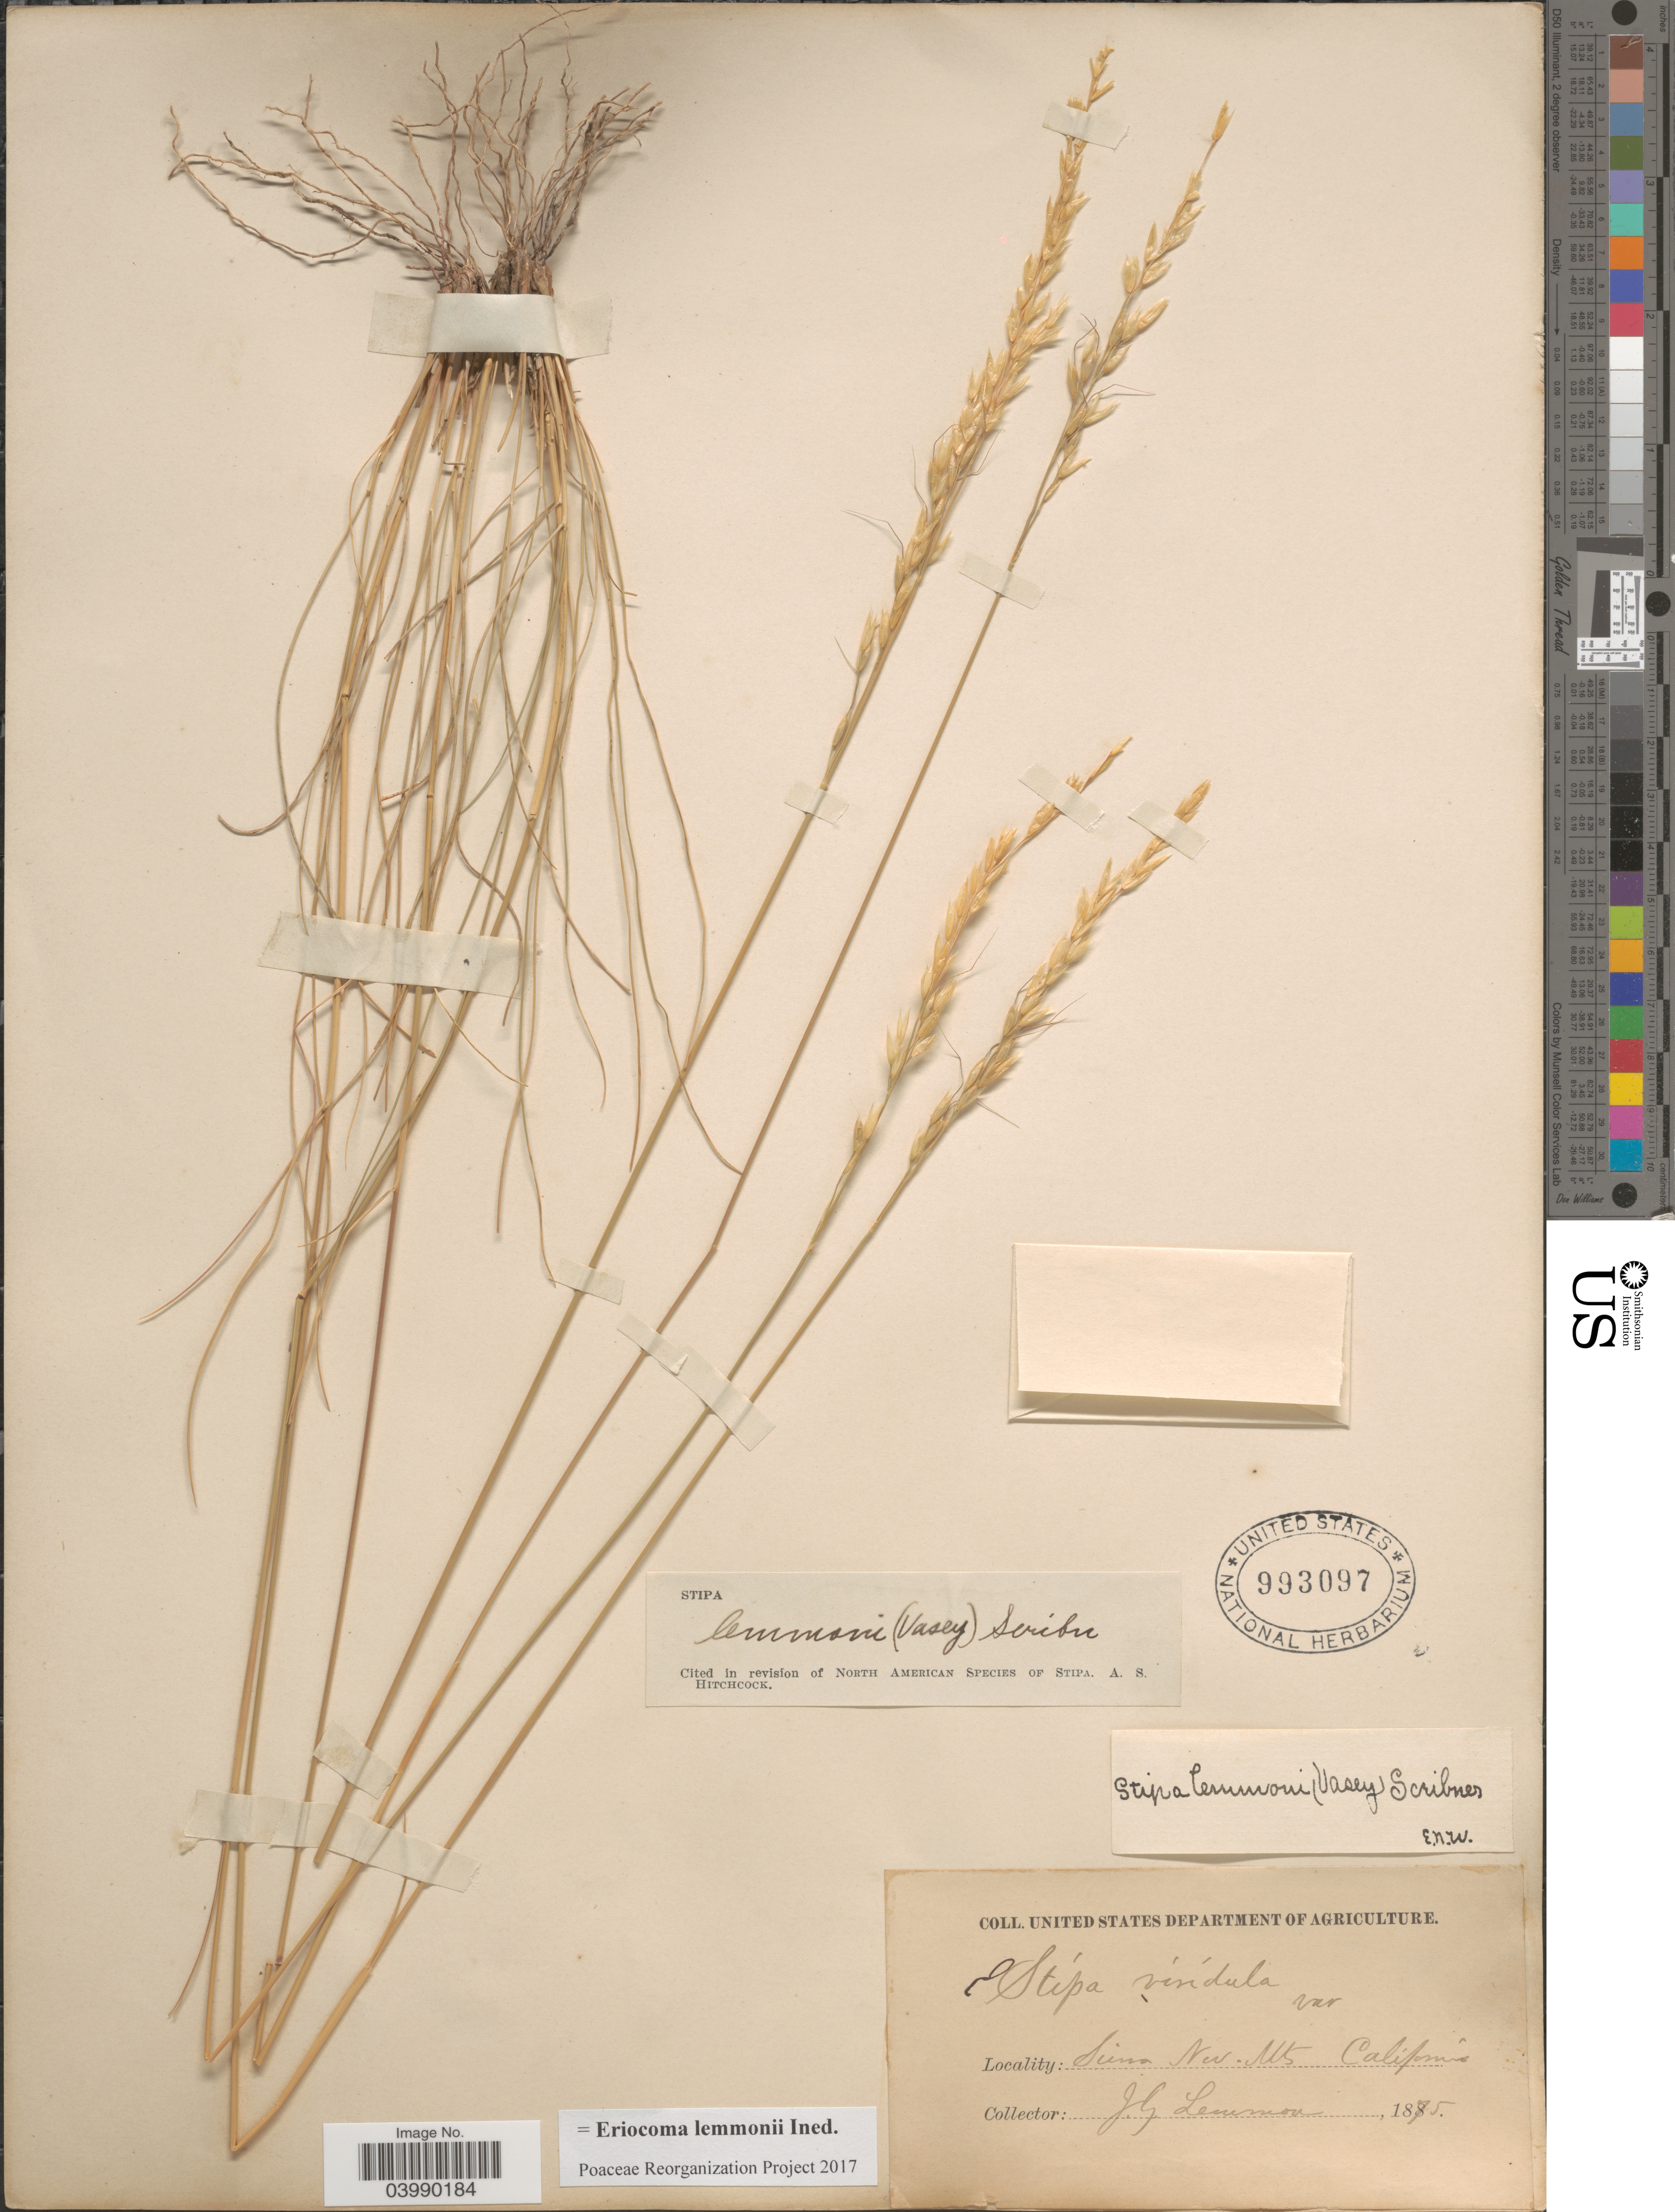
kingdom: Plantae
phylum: Tracheophyta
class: Liliopsida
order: Poales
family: Poaceae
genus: Eriocoma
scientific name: Eriocoma lemmonii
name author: (Vasey) Romasch.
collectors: J. Lemmon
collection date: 1875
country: United States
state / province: California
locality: Sierra Nev. Mts.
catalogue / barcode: US 993097